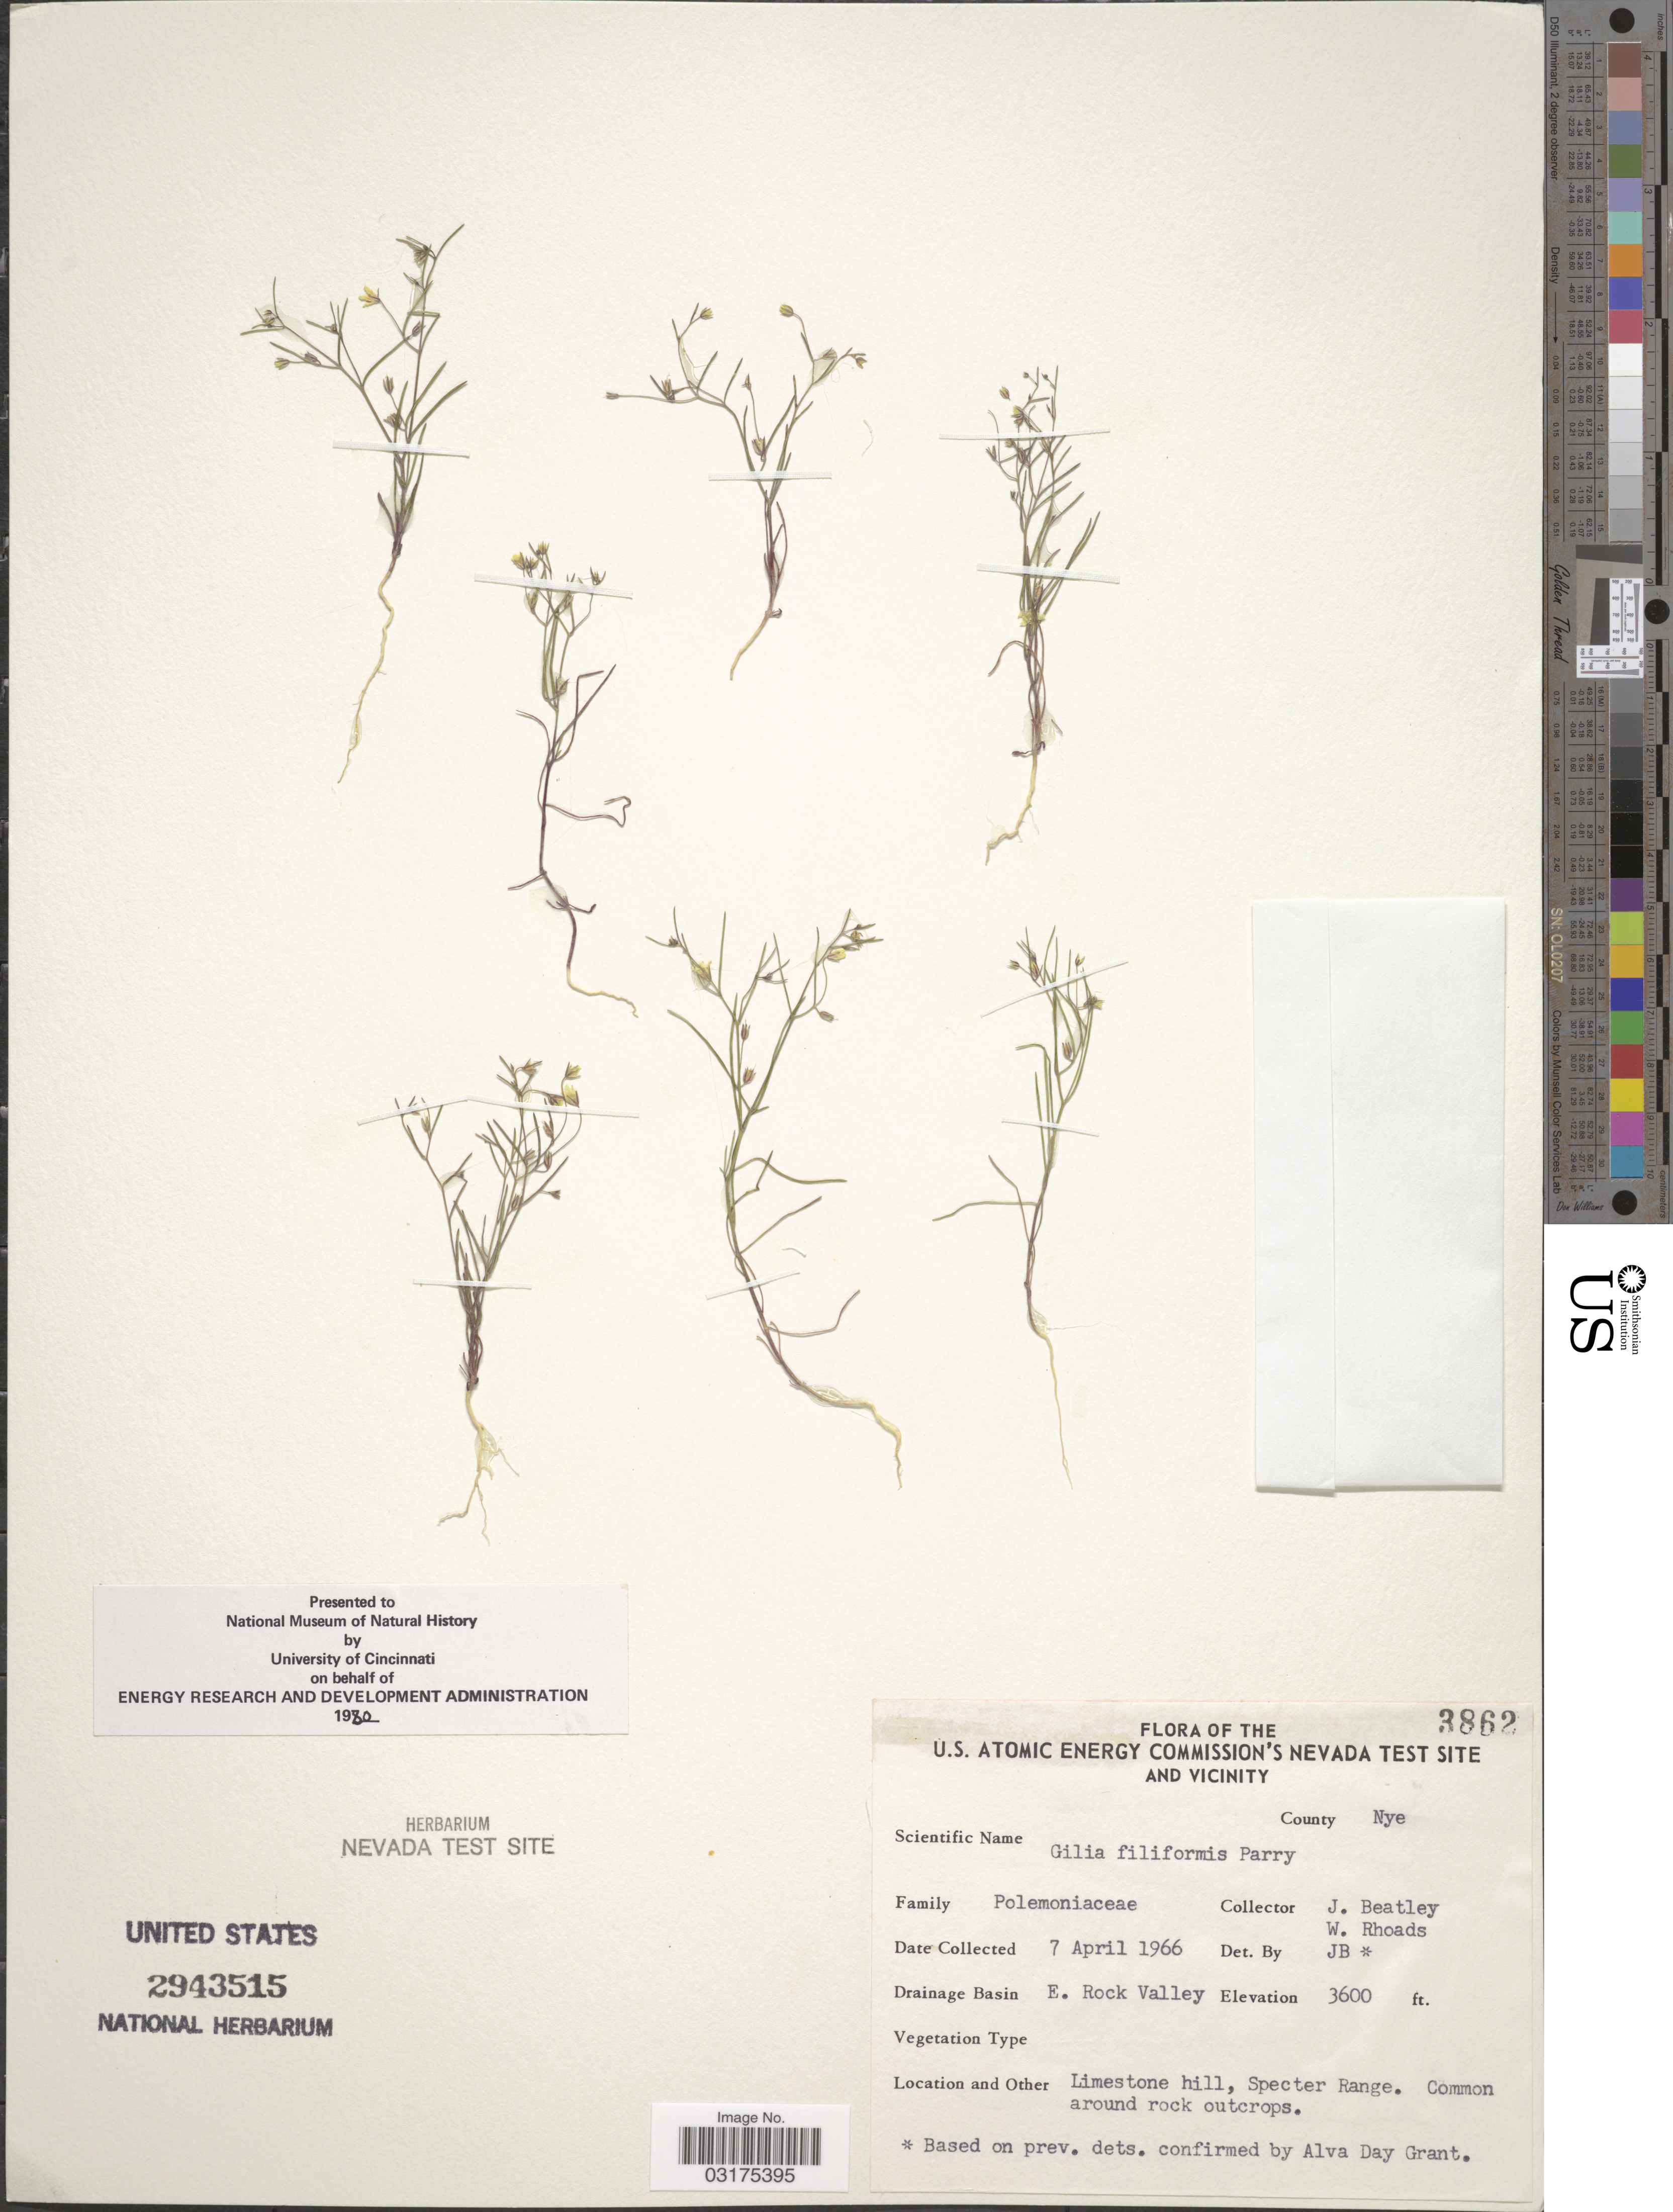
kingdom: Plantae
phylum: Tracheophyta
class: Magnoliopsida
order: Ericales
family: Polemoniaceae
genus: Linanthus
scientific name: Linanthus filiformis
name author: (Parry ex A. Gray) J.M. Porter & L.A. Johnson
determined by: Strong, Mark T., (BOT), Smithsonian Institution - National Museum of Natural History (UNITED STATES)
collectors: J. C. Beatley & W. Rhoads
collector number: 3862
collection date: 1966-04-07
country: United States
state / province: Nevada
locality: The U.S. Atomic Energy Commission's Nevada Test Site And Vicinity, County Nye, Drainage Basin E. Rock Valley, Limestone hill, Specter Range.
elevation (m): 1097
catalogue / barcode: US 2943515